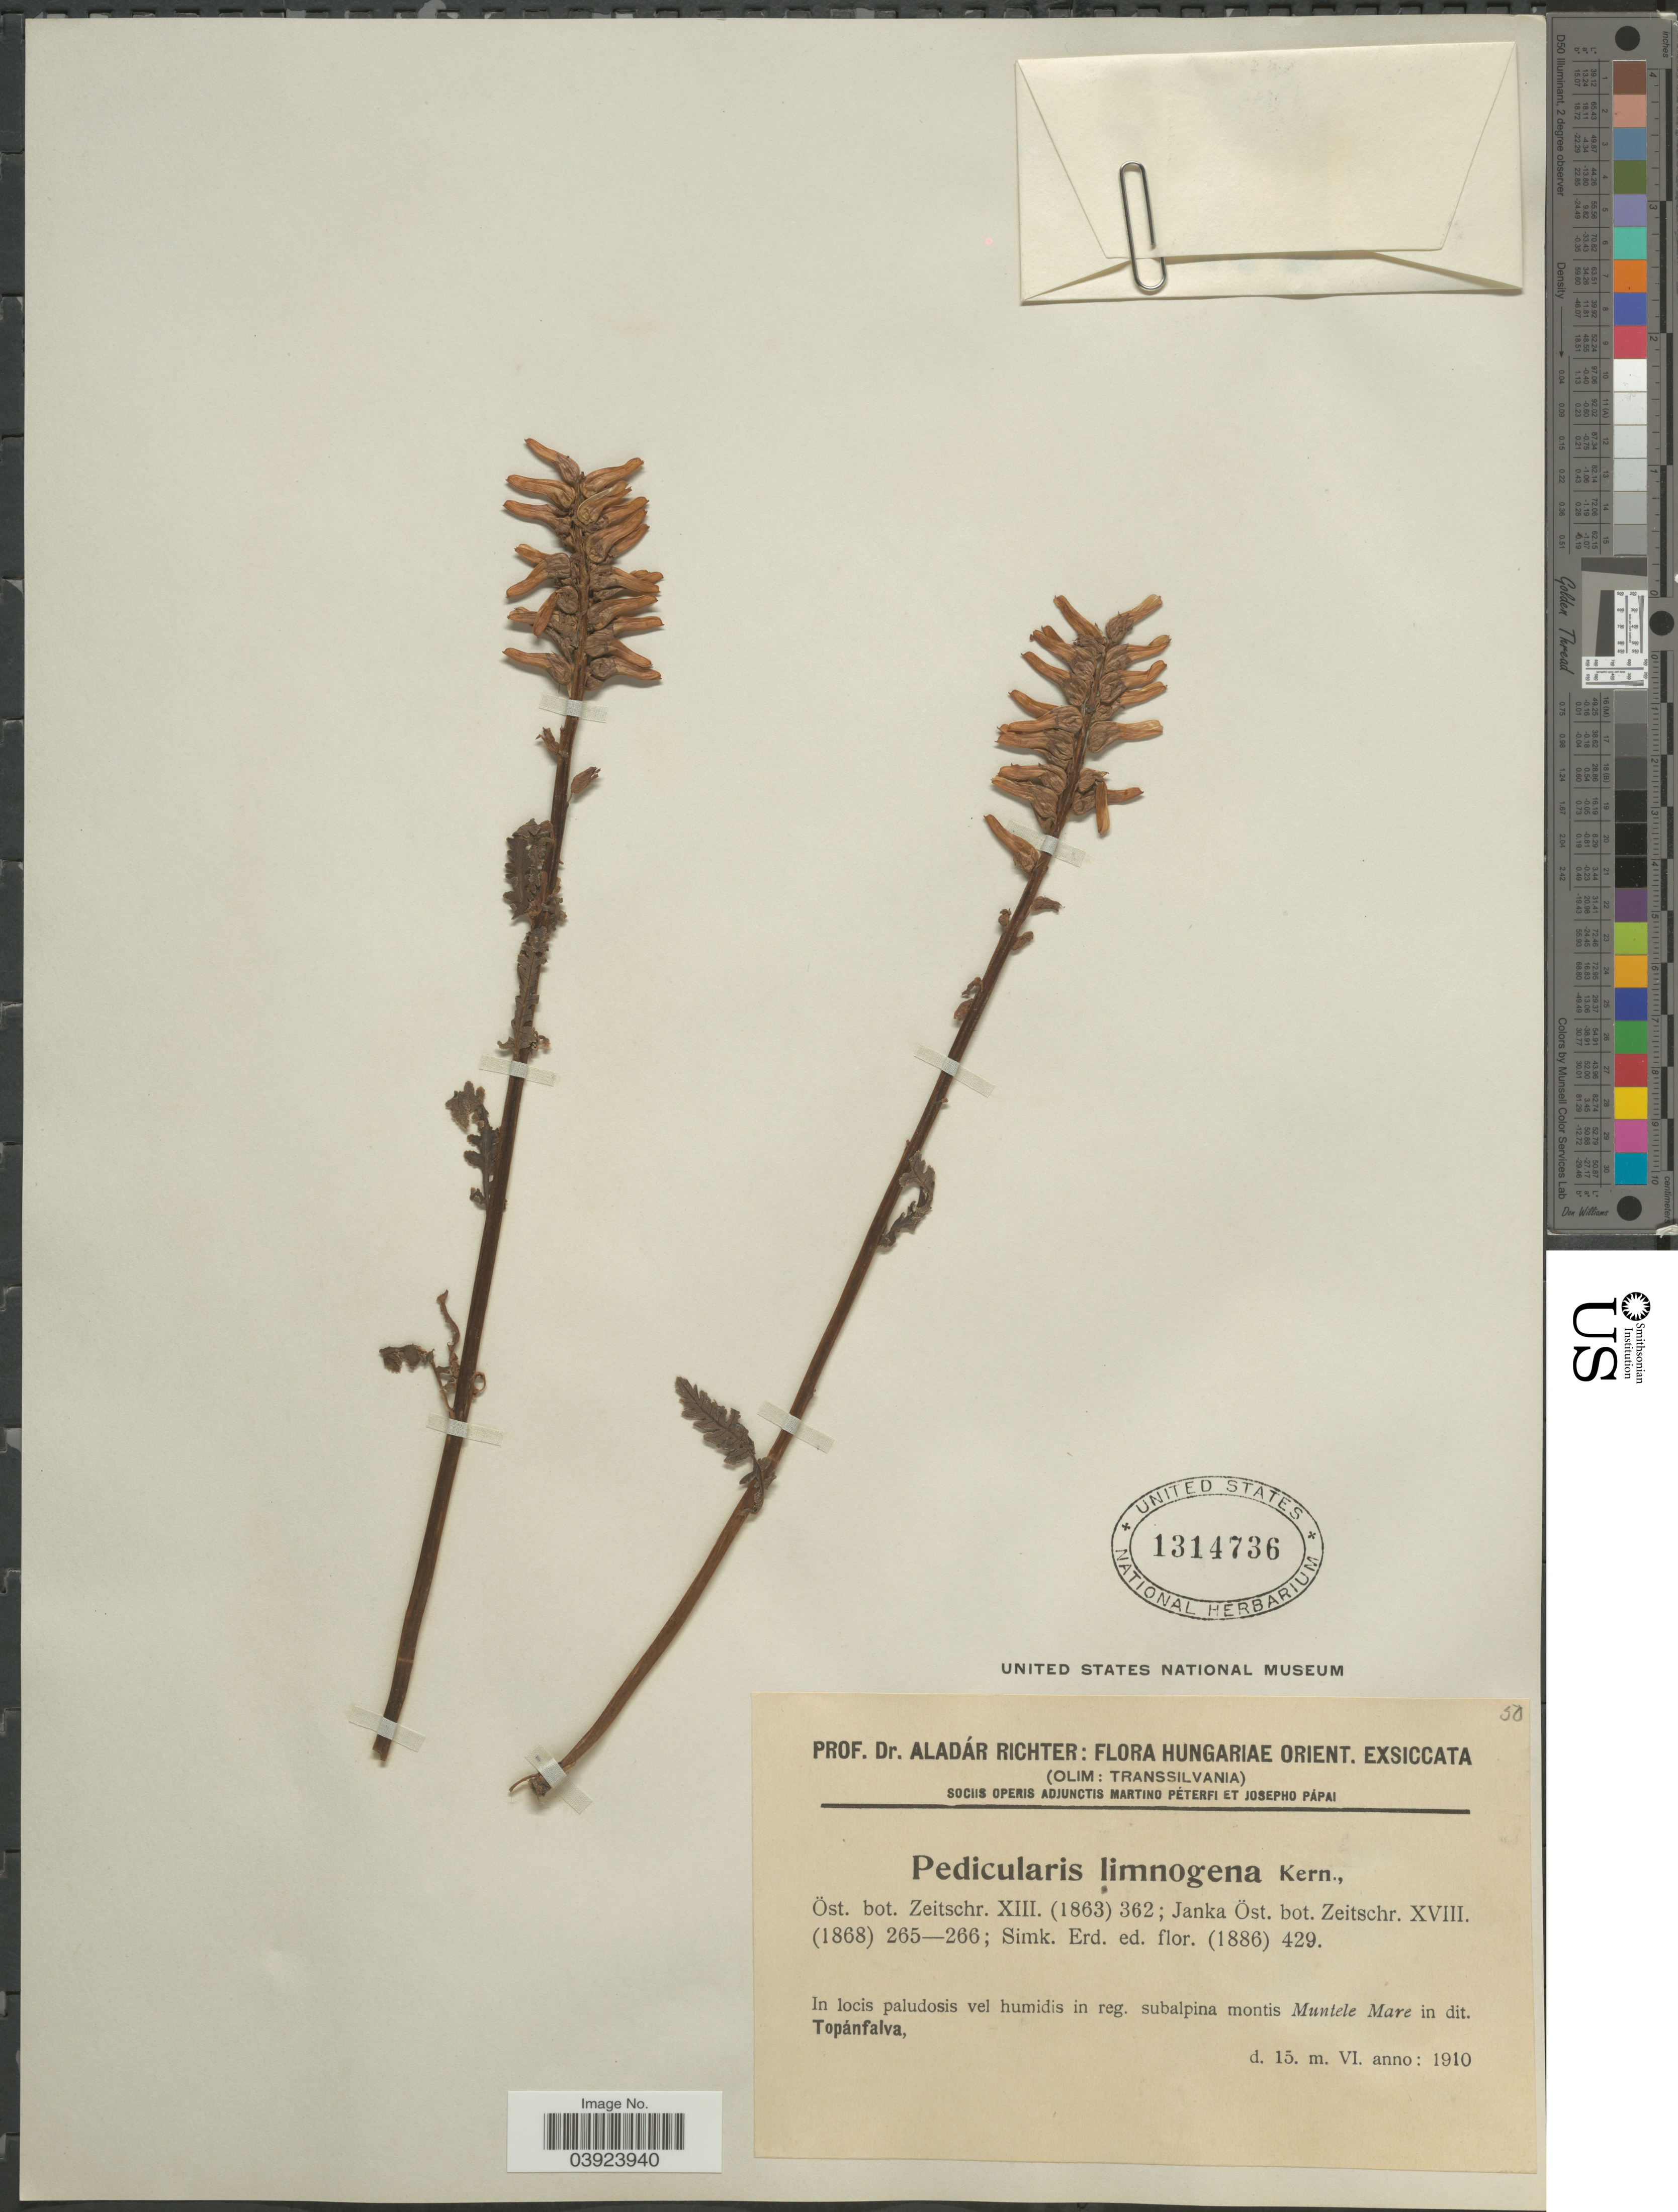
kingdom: Plantae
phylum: Tracheophyta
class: Magnoliopsida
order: Lamiales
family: Orobanchaceae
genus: Pedicularis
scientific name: Pedicularis limnogena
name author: A. Kern.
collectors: A. Richter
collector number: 50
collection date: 1910-06-15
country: Hungary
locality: Hungariae Orient. (Olim: Transsilvania) [unsure placement]. Montis Muntele Mare in dit. Topánfalva.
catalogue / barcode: US 1314736